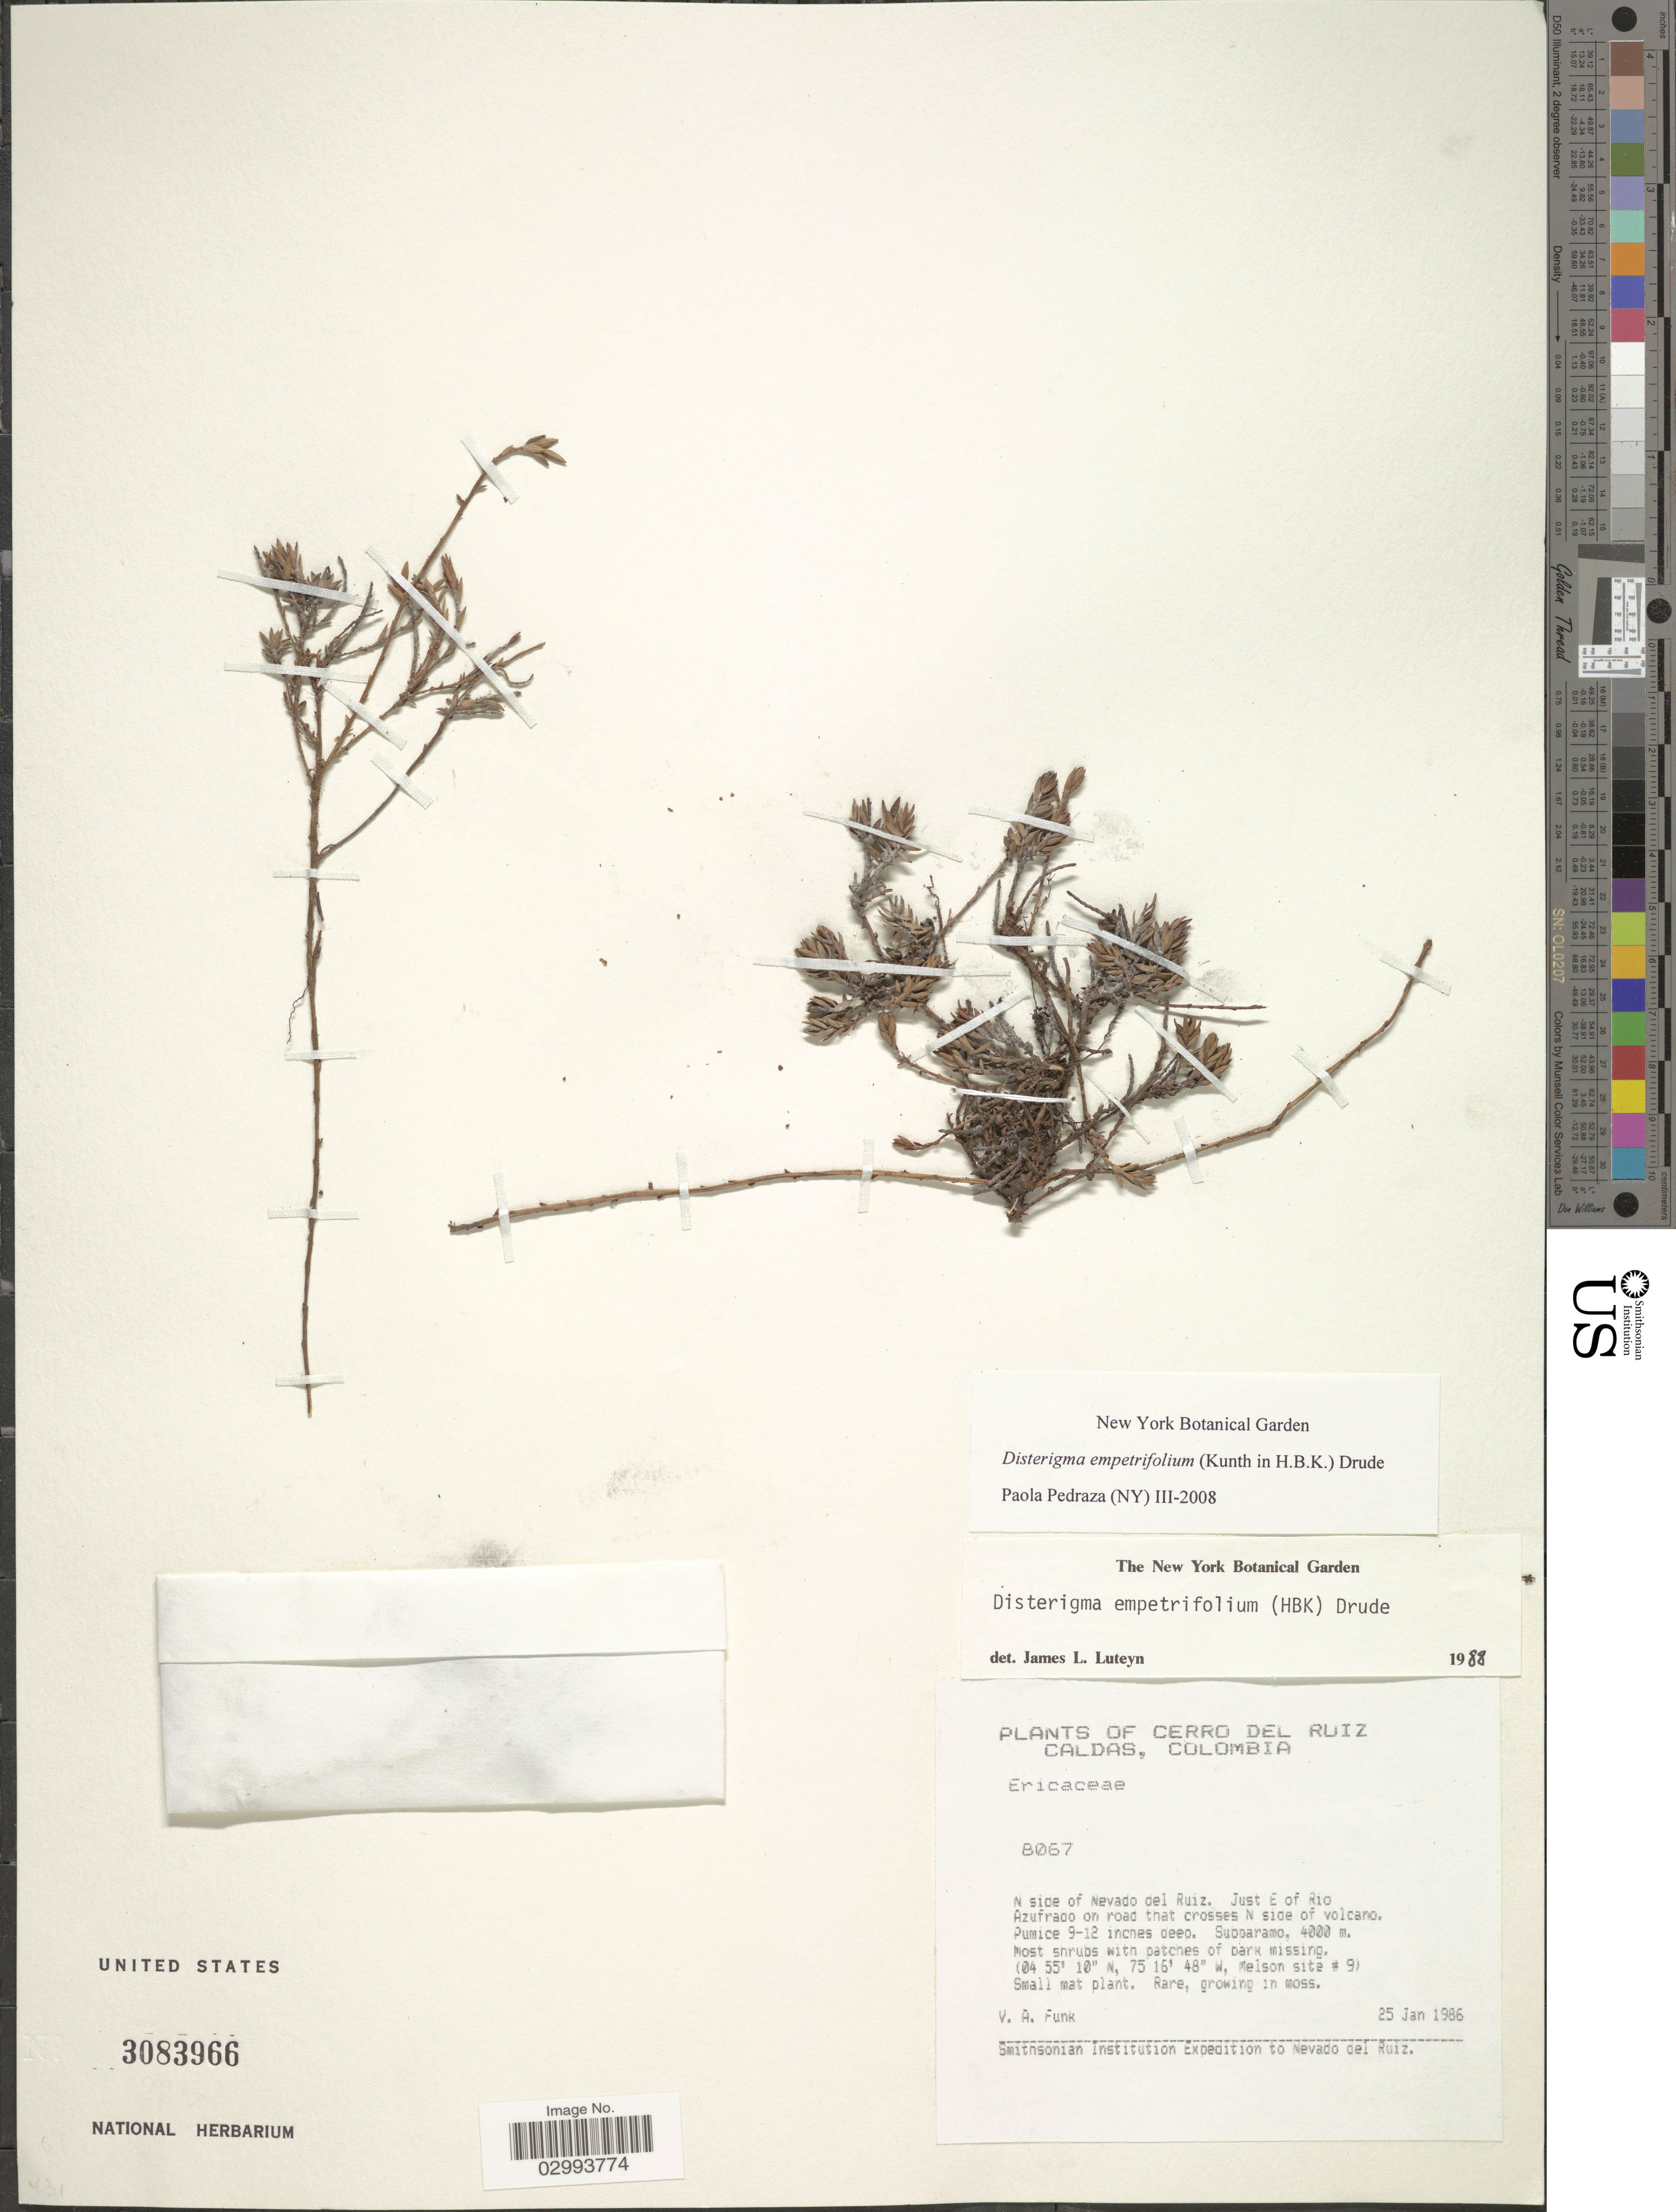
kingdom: Plantae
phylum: Tracheophyta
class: Magnoliopsida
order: Ericales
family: Ericaceae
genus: Disterigma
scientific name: Disterigma empetrifolium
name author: (Kunth) Drude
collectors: V. Funk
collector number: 8067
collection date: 1986-01-25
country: Colombia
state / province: Caldas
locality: Cerro del Ruiz, Caldas, N side of Nevado del Ruiz, Just E of Rio Azufrado on road that crosses N side of volcano, Melson site #9.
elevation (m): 4000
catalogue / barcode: US 3083966